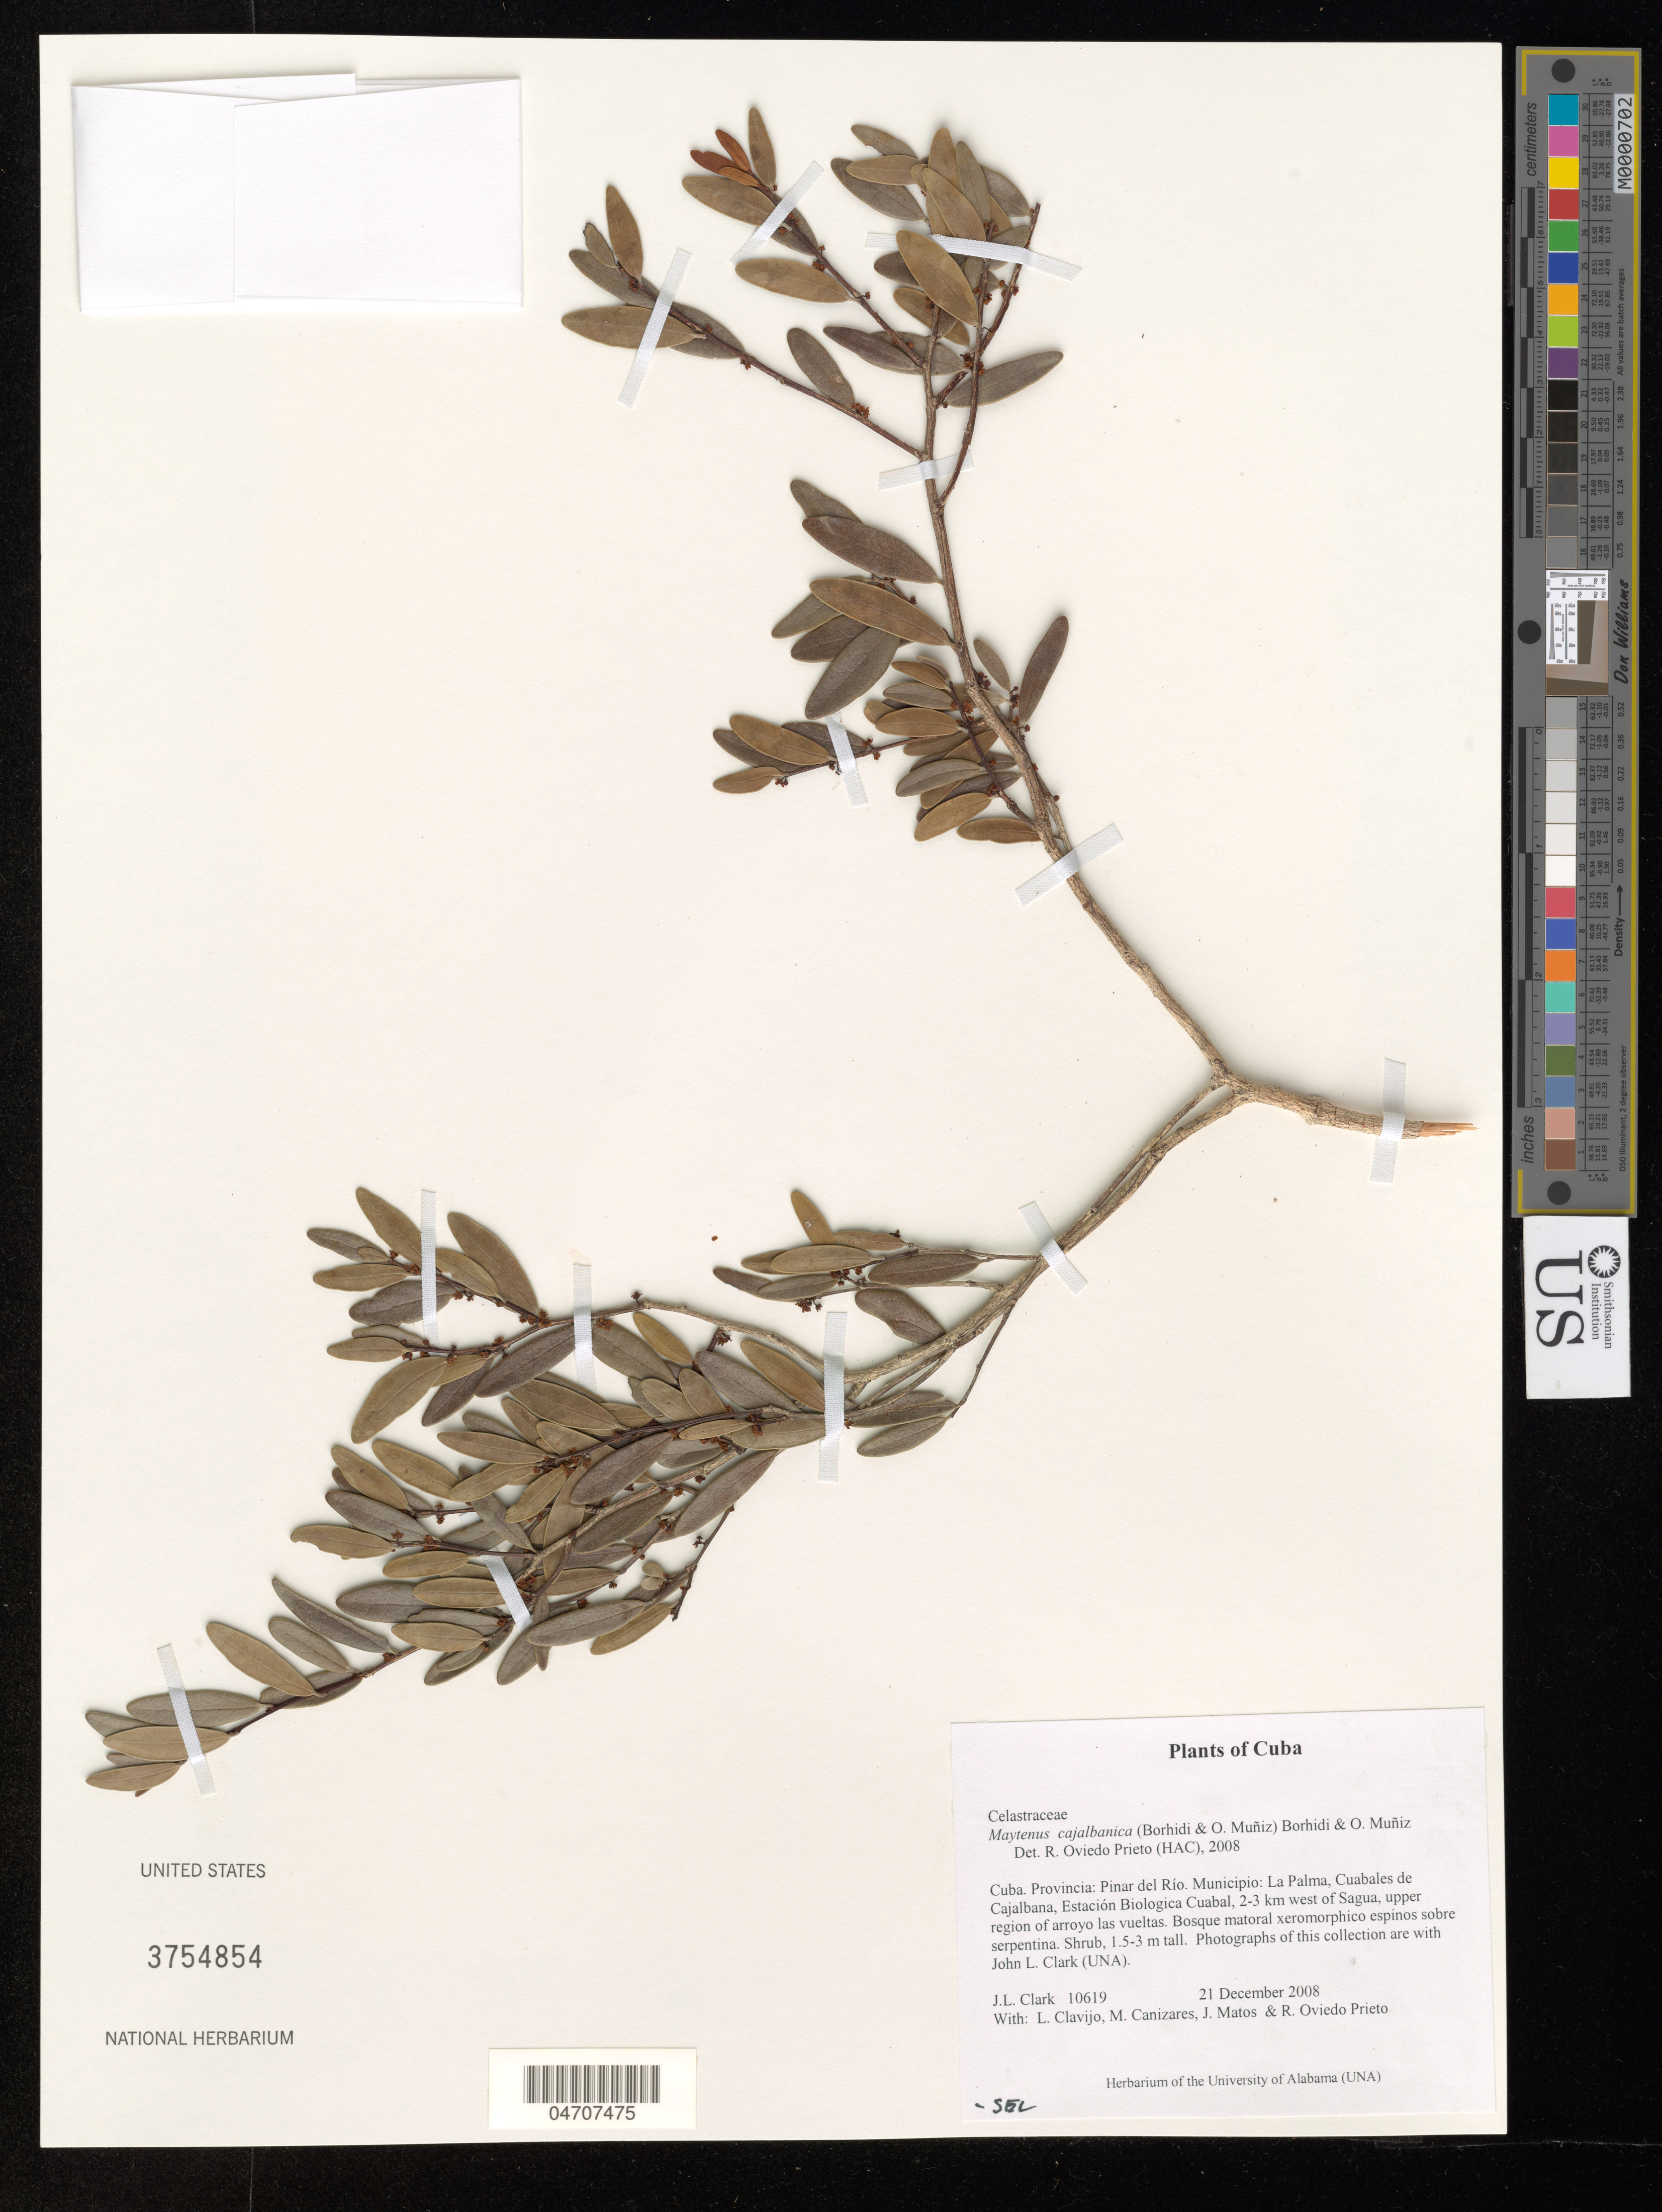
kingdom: Plantae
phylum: Tracheophyta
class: Magnoliopsida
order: Celastrales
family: Celastraceae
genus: Maytenus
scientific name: Maytenus cajalbanica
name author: (Borhidi & Muniz) Borhidi & Muniz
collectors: J. L. Clark, L. Clavijo, M. Canizares & J. Matos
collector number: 10619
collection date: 2008-12-21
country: Cuba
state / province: Pinar del Río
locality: Municipio; La Palma, Cuabales de Cajalbana, Estación Biologica Cuabal, 2-3 km west of Sagua, upper region of arroyo las vueltas.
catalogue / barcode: US 3754854